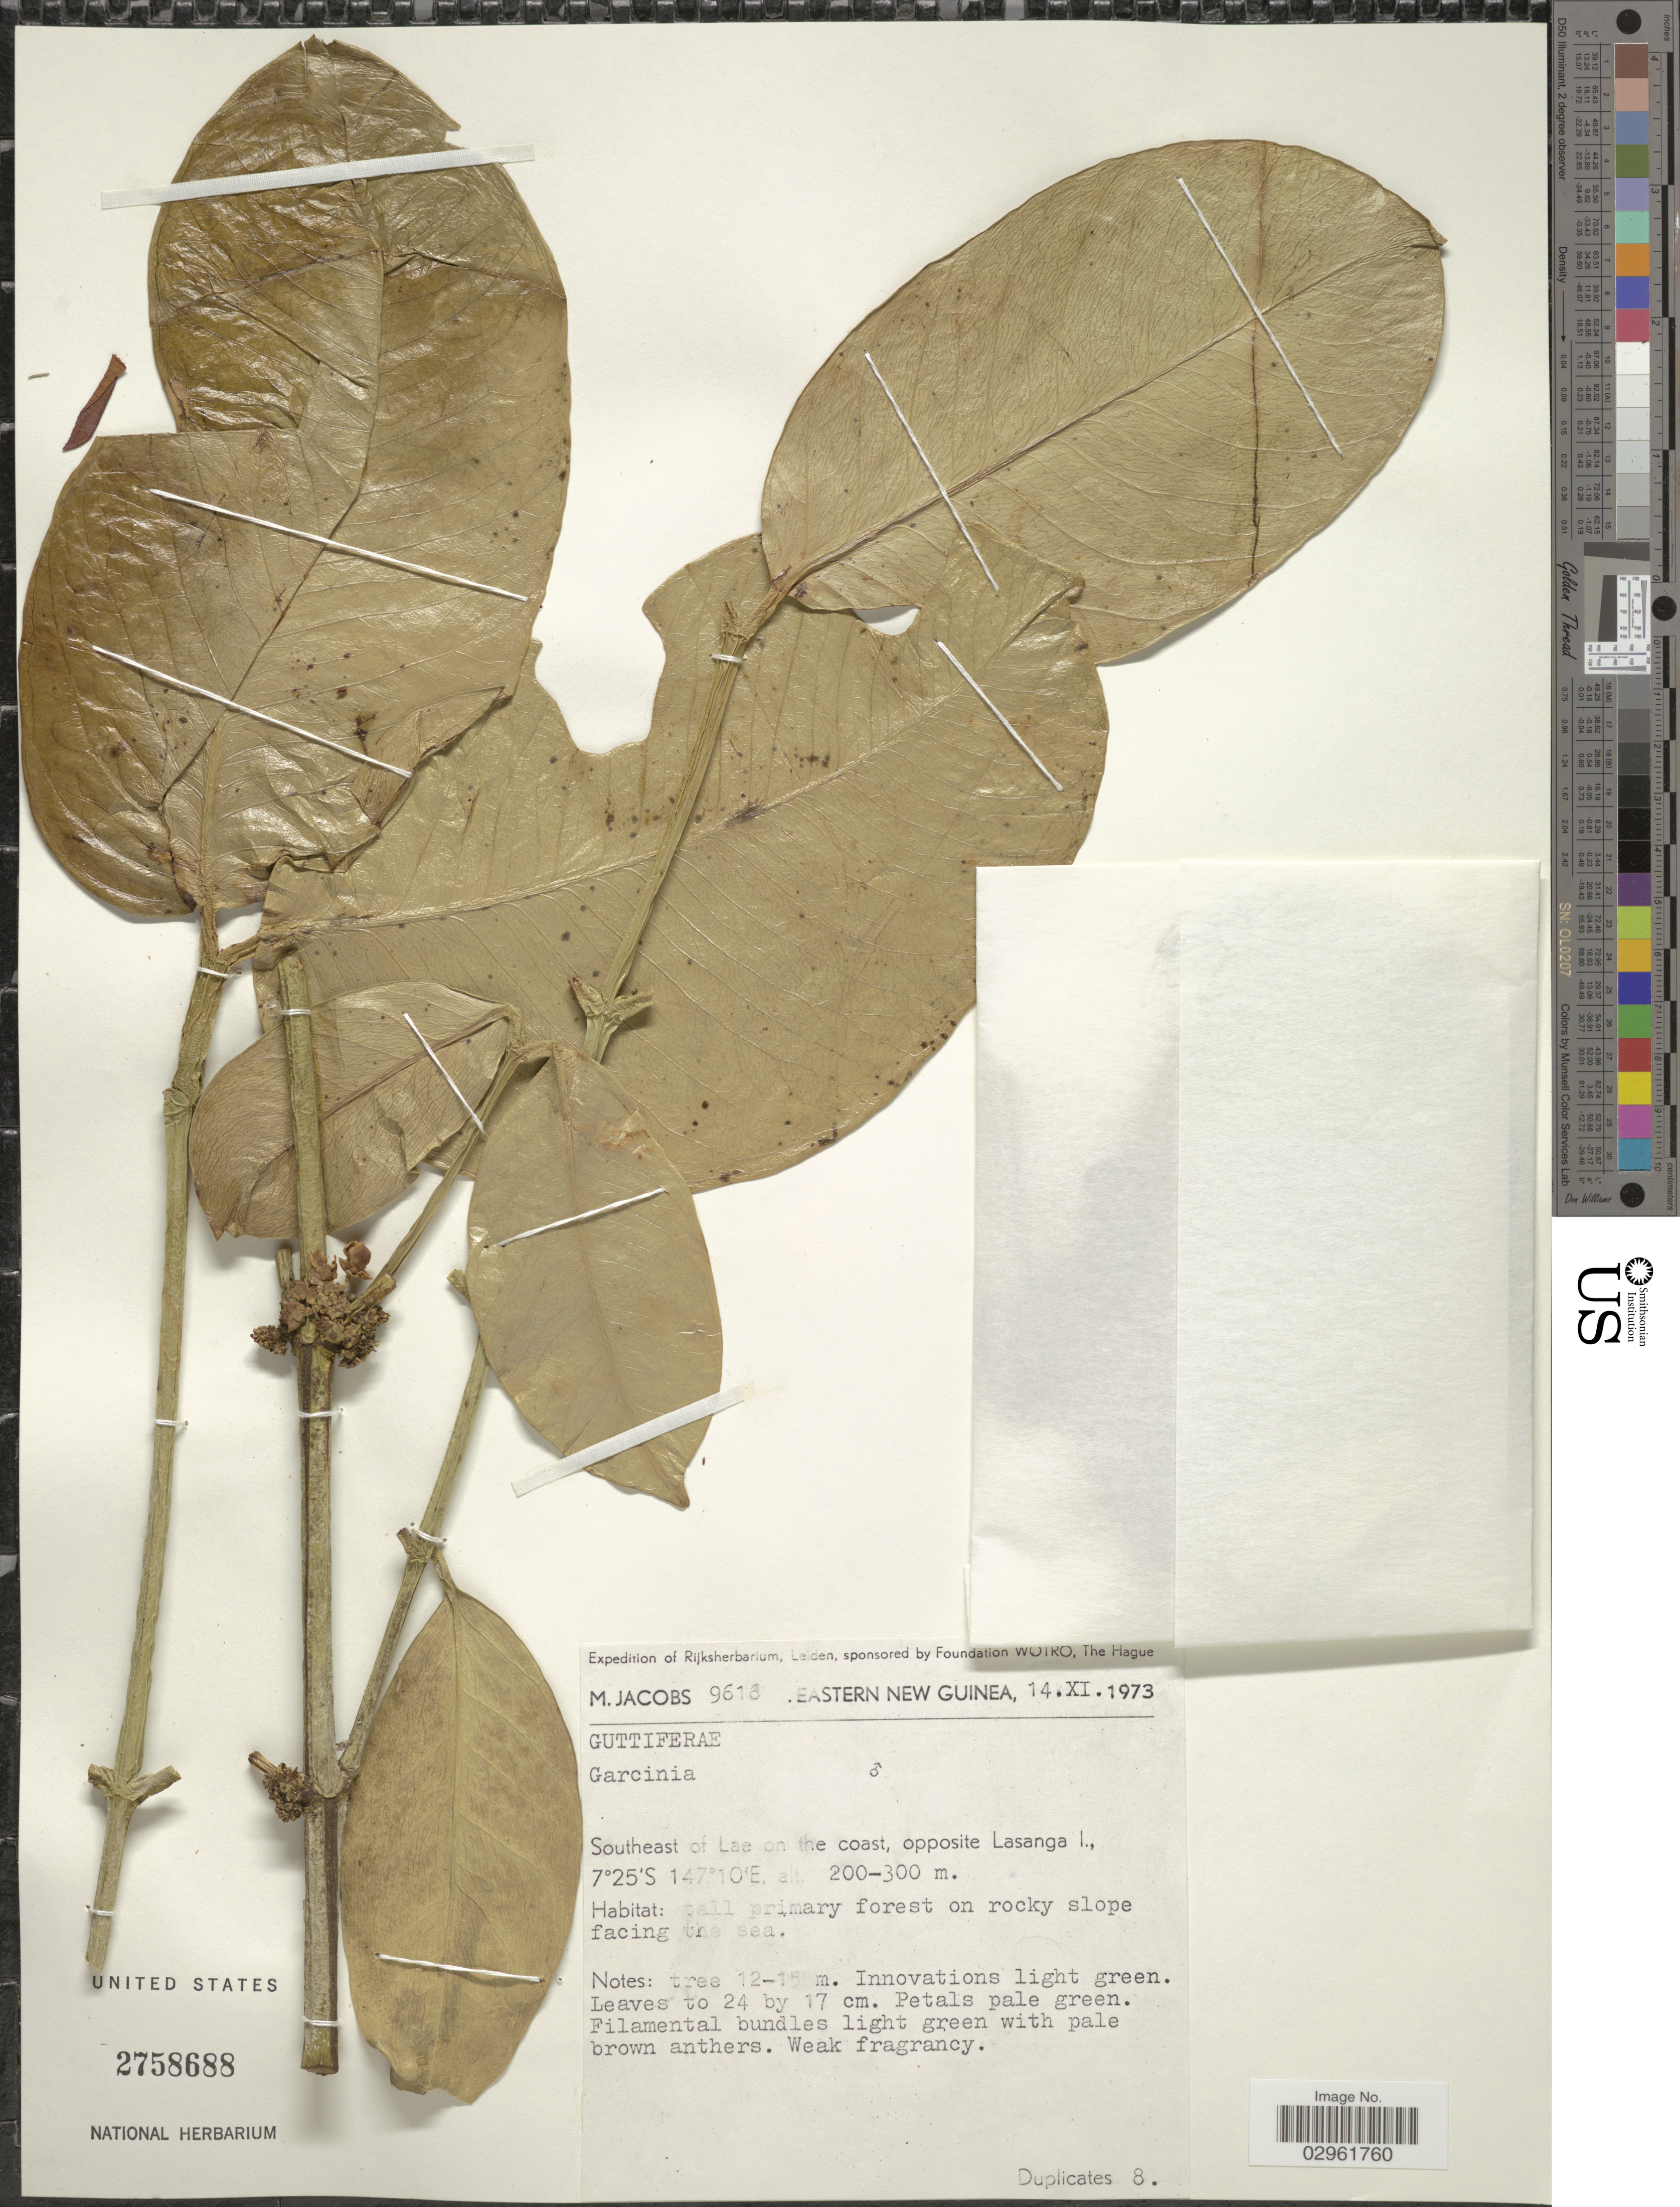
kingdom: Plantae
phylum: Tracheophyta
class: Magnoliopsida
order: Malpighiales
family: Clusiaceae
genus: Garcinia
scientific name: Garcinia sp.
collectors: M. Jacobs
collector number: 9616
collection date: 1973-11-14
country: Papua New Guinea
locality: Eastern New Guinea. Eastern New Guinea. Southeast of Lae on the coast, opposite Lasanga I.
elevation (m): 200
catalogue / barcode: US 2758688